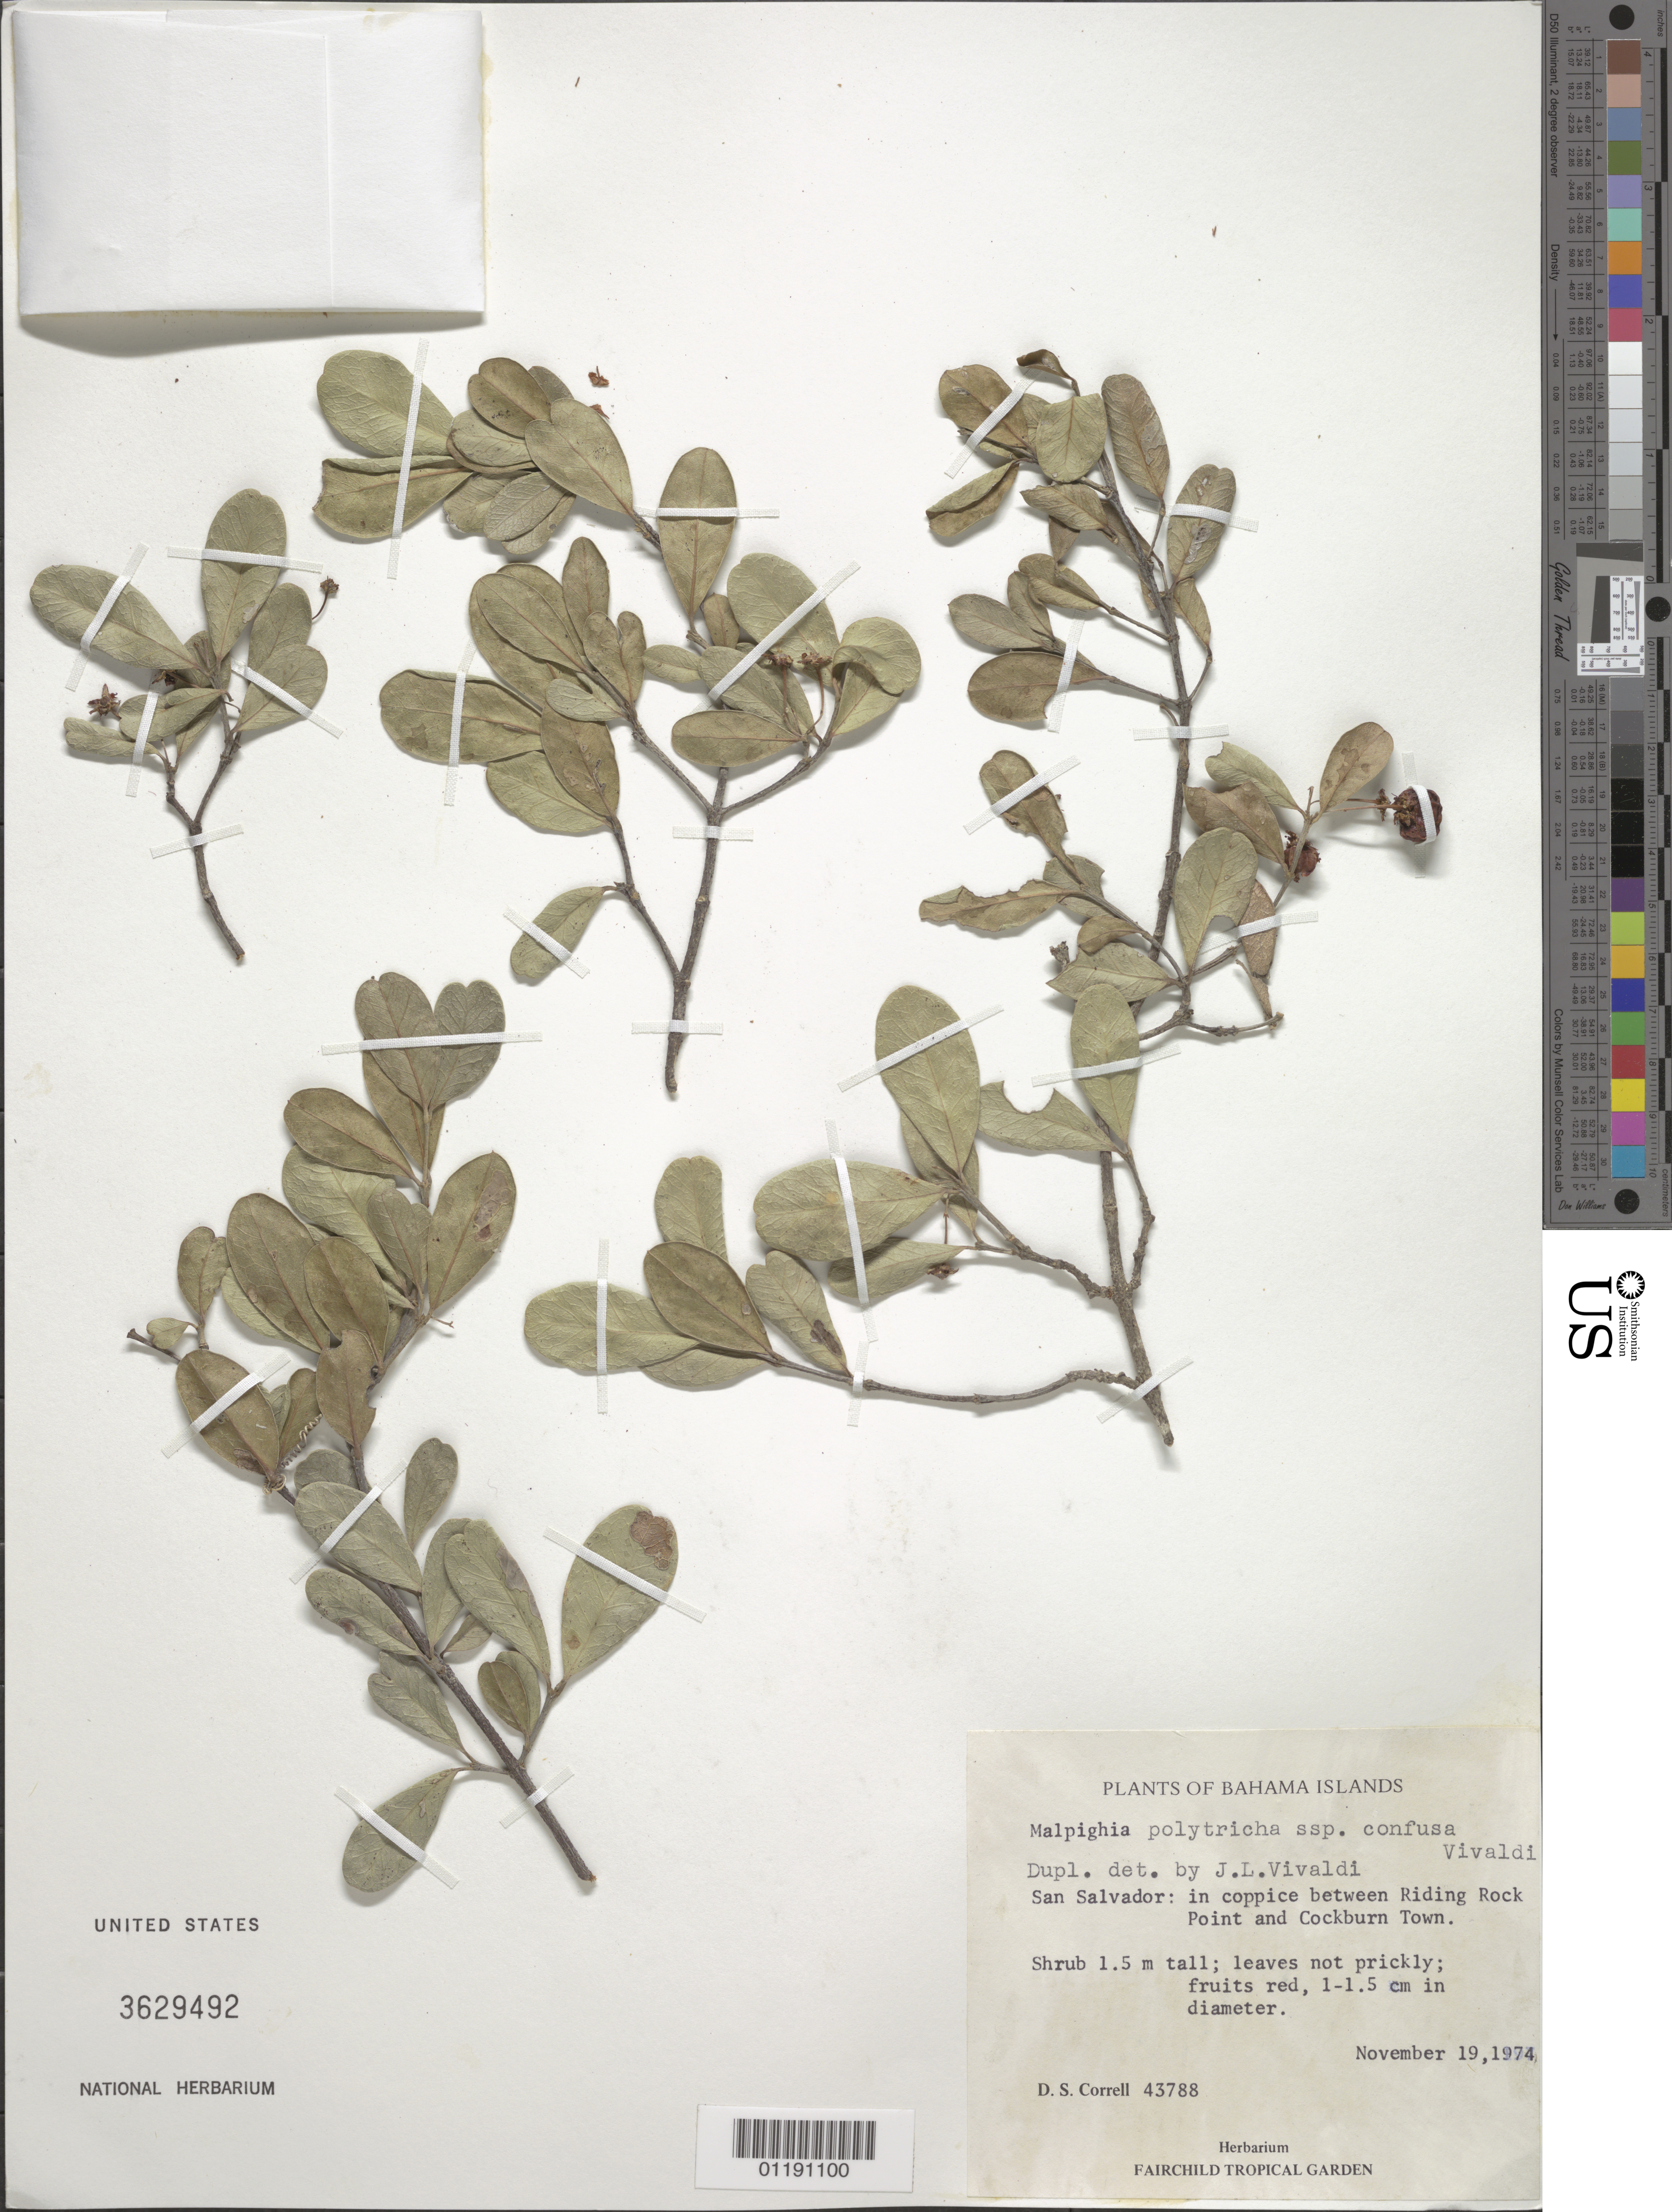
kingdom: Plantae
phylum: Tracheophyta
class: Magnoliopsida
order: Malpighiales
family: Malpighiaceae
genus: Malpighia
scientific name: Malpighia polytricha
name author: A. Juss.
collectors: D. S. Correll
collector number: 43788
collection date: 1974-11-19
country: Bahamas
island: San Salvador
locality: In coppice between Riding Rock Point and Cockburn Town.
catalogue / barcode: US 3629492